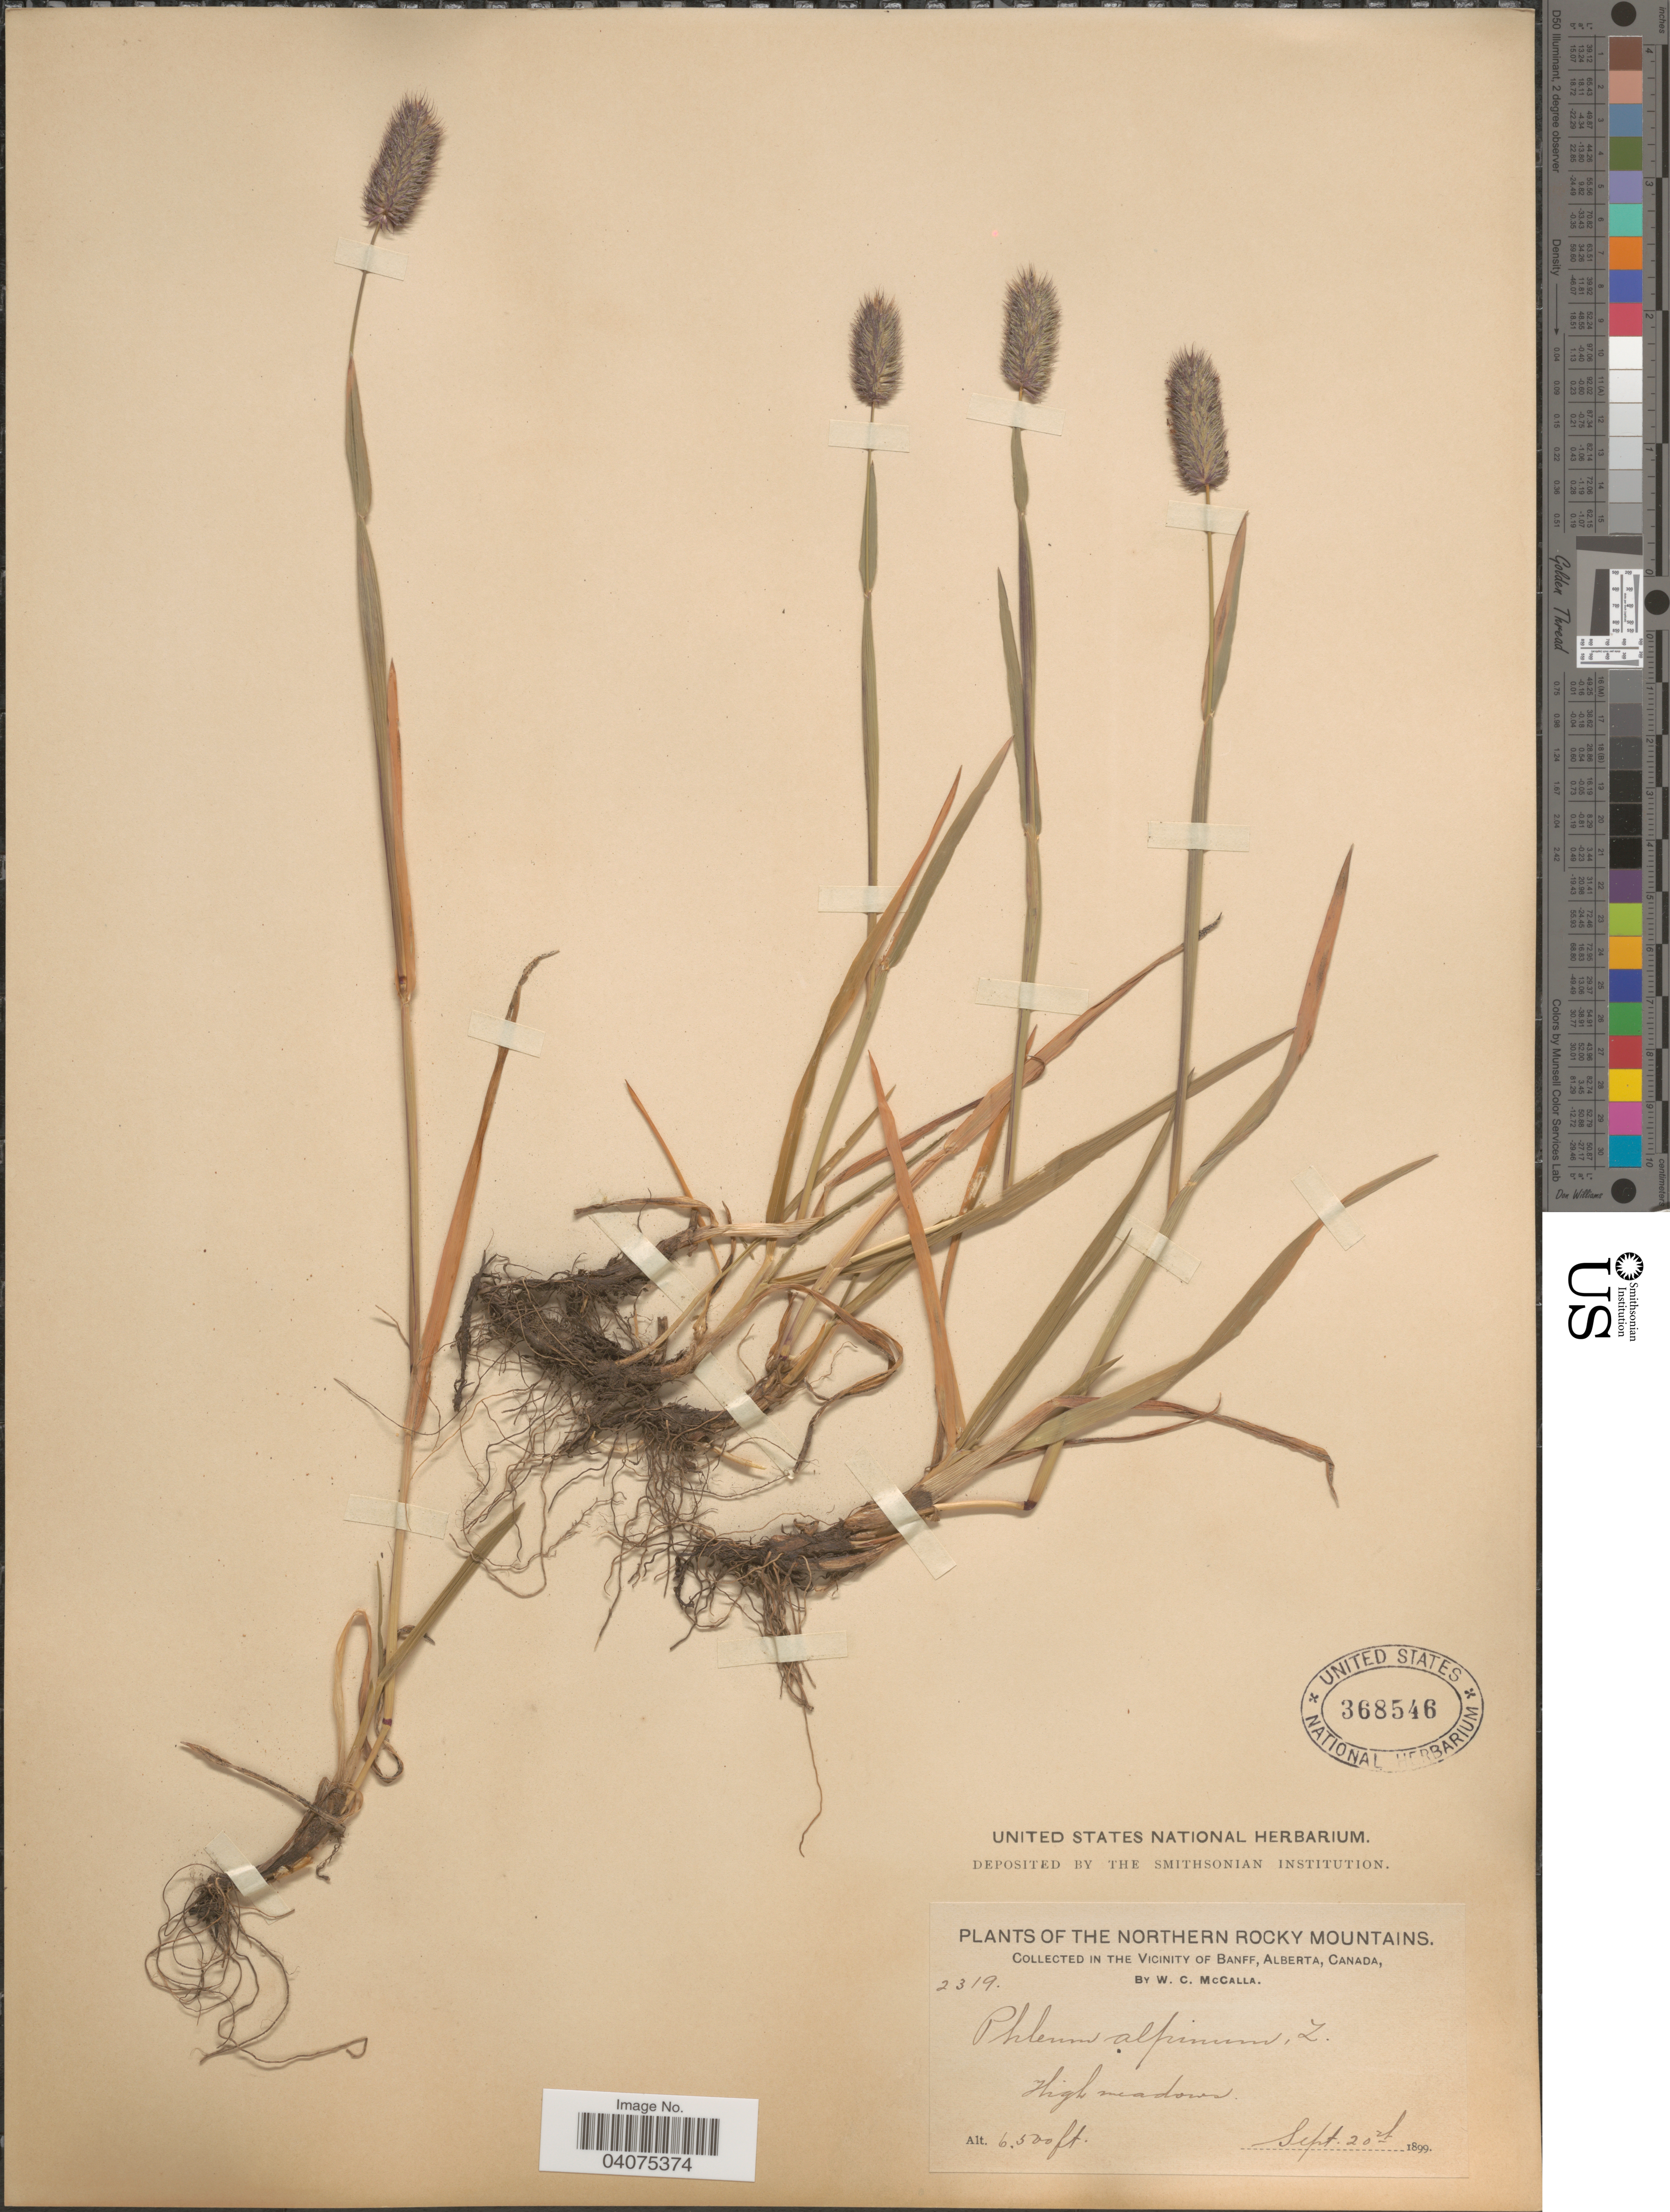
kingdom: Plantae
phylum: Tracheophyta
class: Liliopsida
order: Poales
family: Poaceae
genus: Phleum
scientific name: Phleum alpinum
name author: L.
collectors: W. McCalla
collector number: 2319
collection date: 1899-09-20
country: Canada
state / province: Alberta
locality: Northern Rocky Mountains. In the Vicinity of Banff. High meadows.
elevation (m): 1981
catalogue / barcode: US 368546